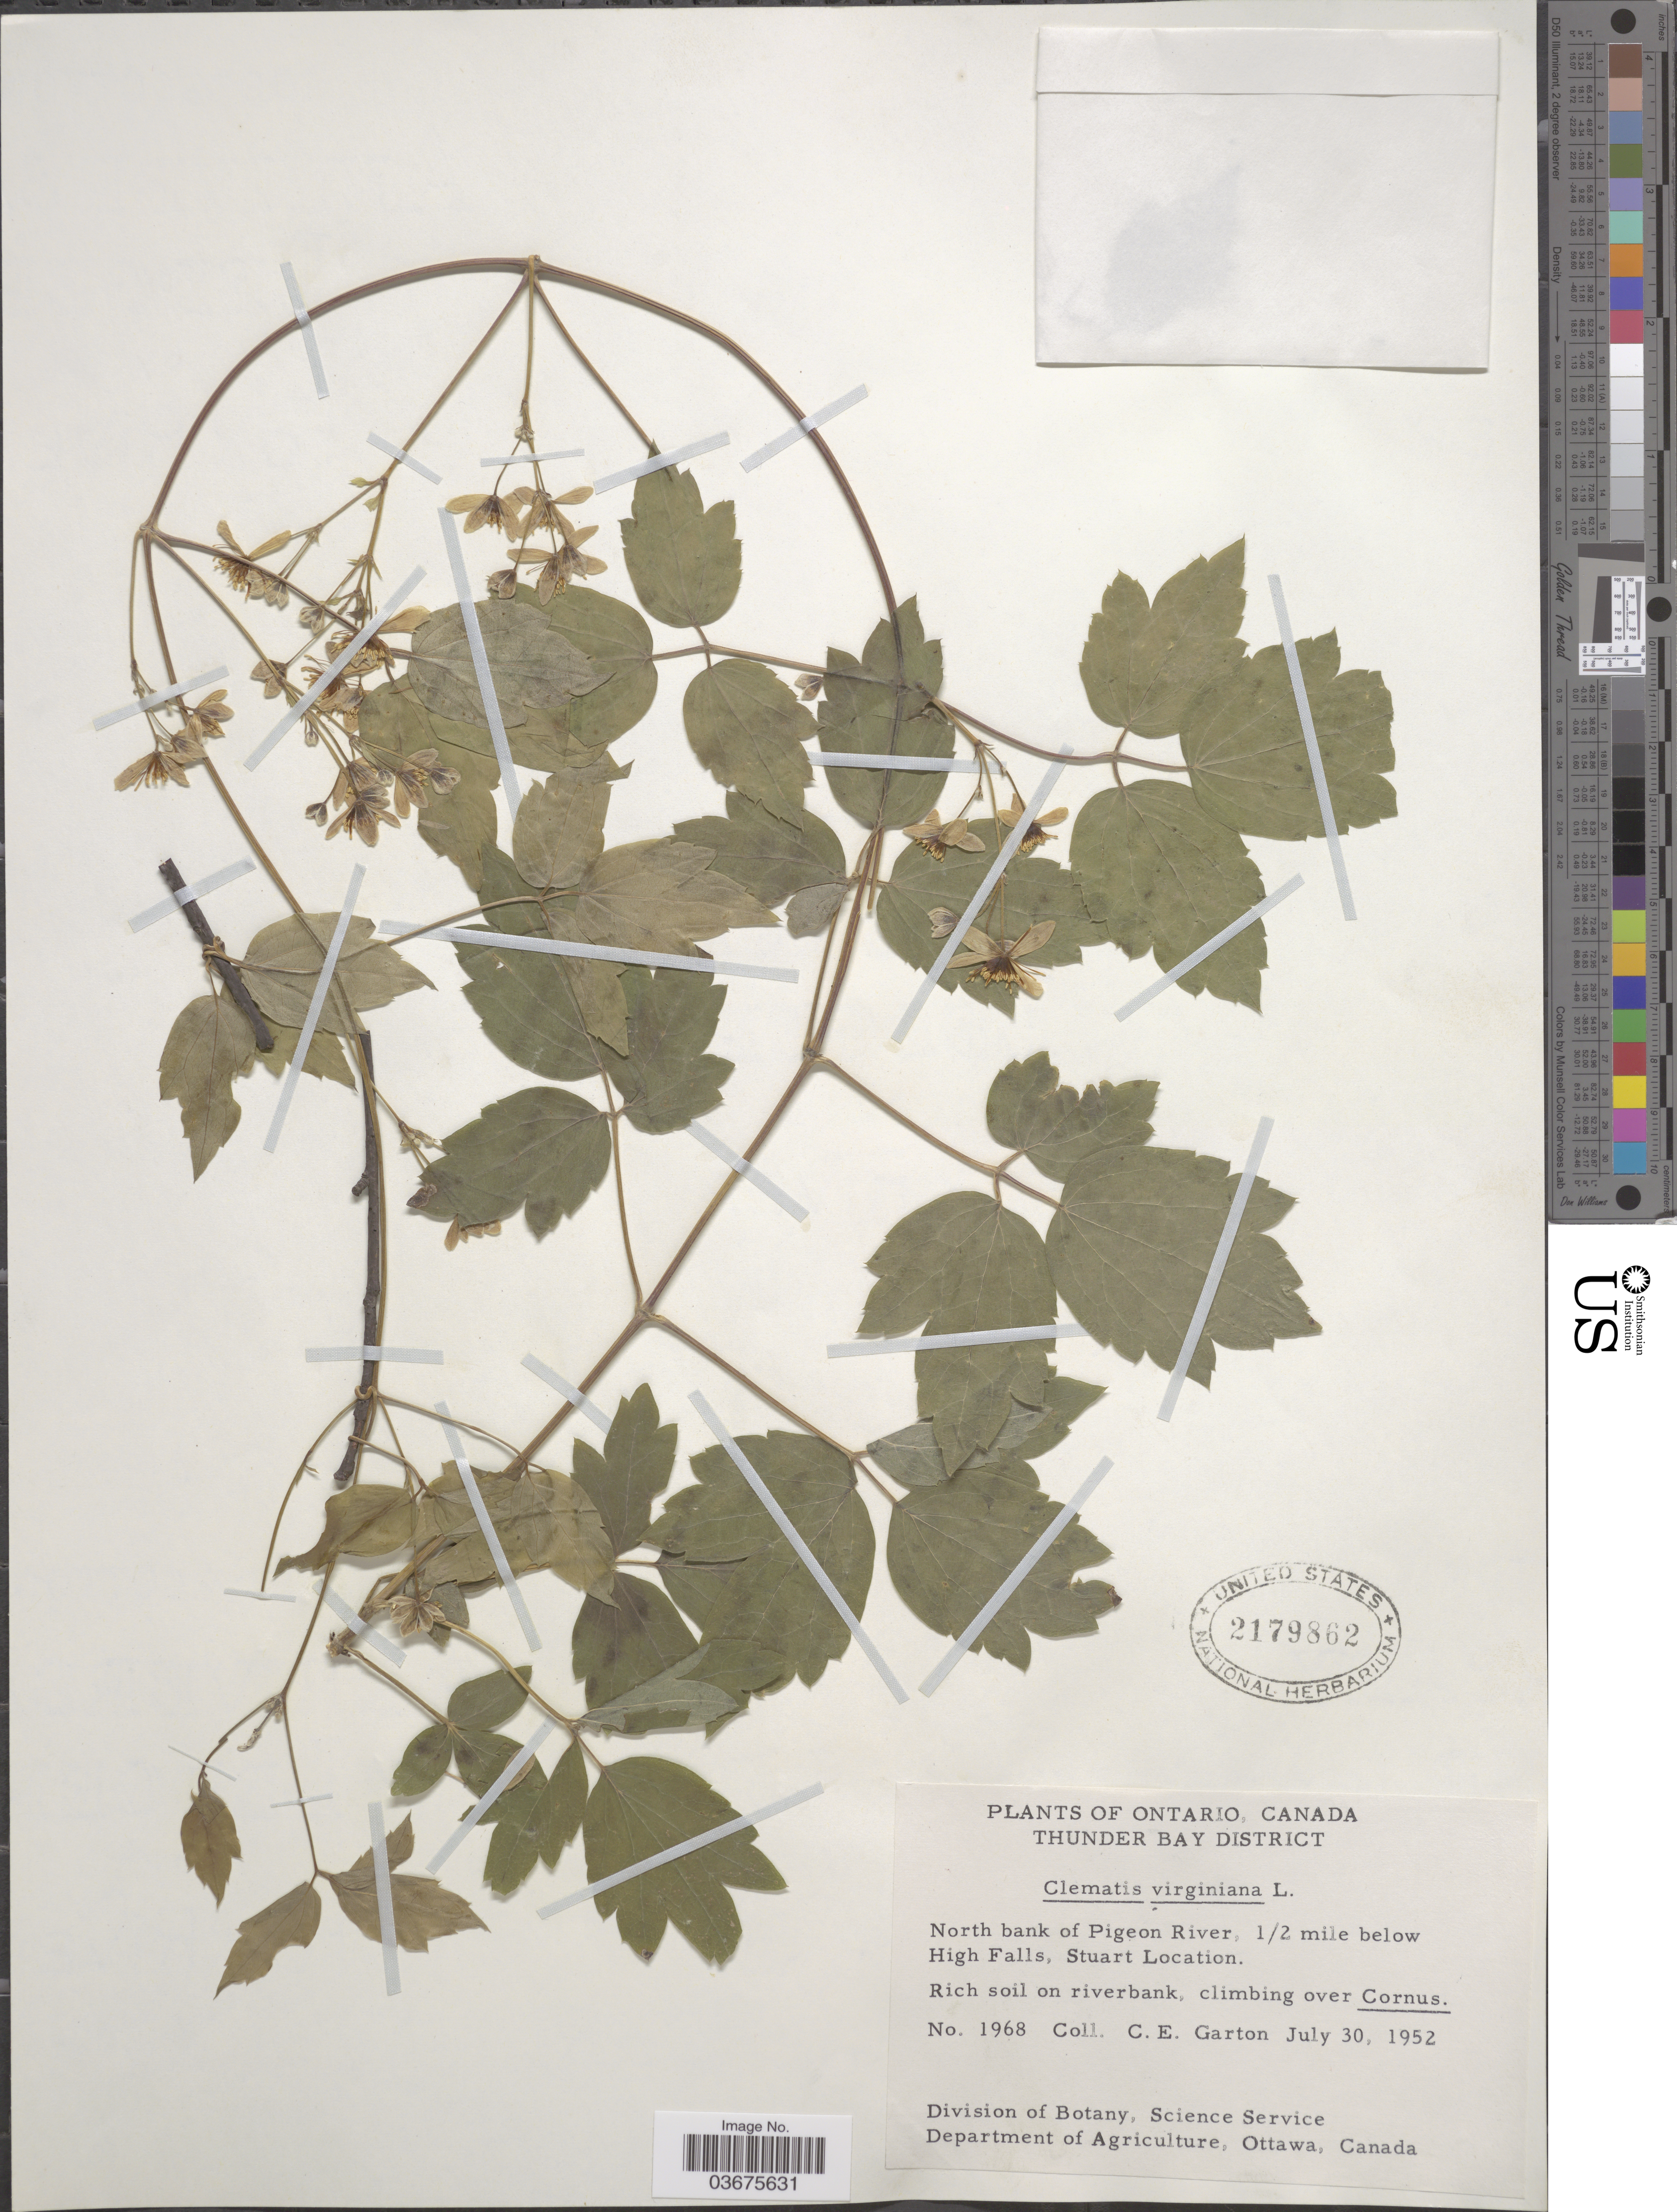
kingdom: Plantae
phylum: Tracheophyta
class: Magnoliopsida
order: Ranunculales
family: Ranunculaceae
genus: Clematis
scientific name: Clematis virginiana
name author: L.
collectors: C. E. Garton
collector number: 1968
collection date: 1952-07-30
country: Canada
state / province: Ontario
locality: Thunder Bay District. North bank of Pigeon River, 1/2 mile below High Falls, Stuart Location. Rich soil on riverbank, climbing over Cornus.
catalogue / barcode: US 2179862